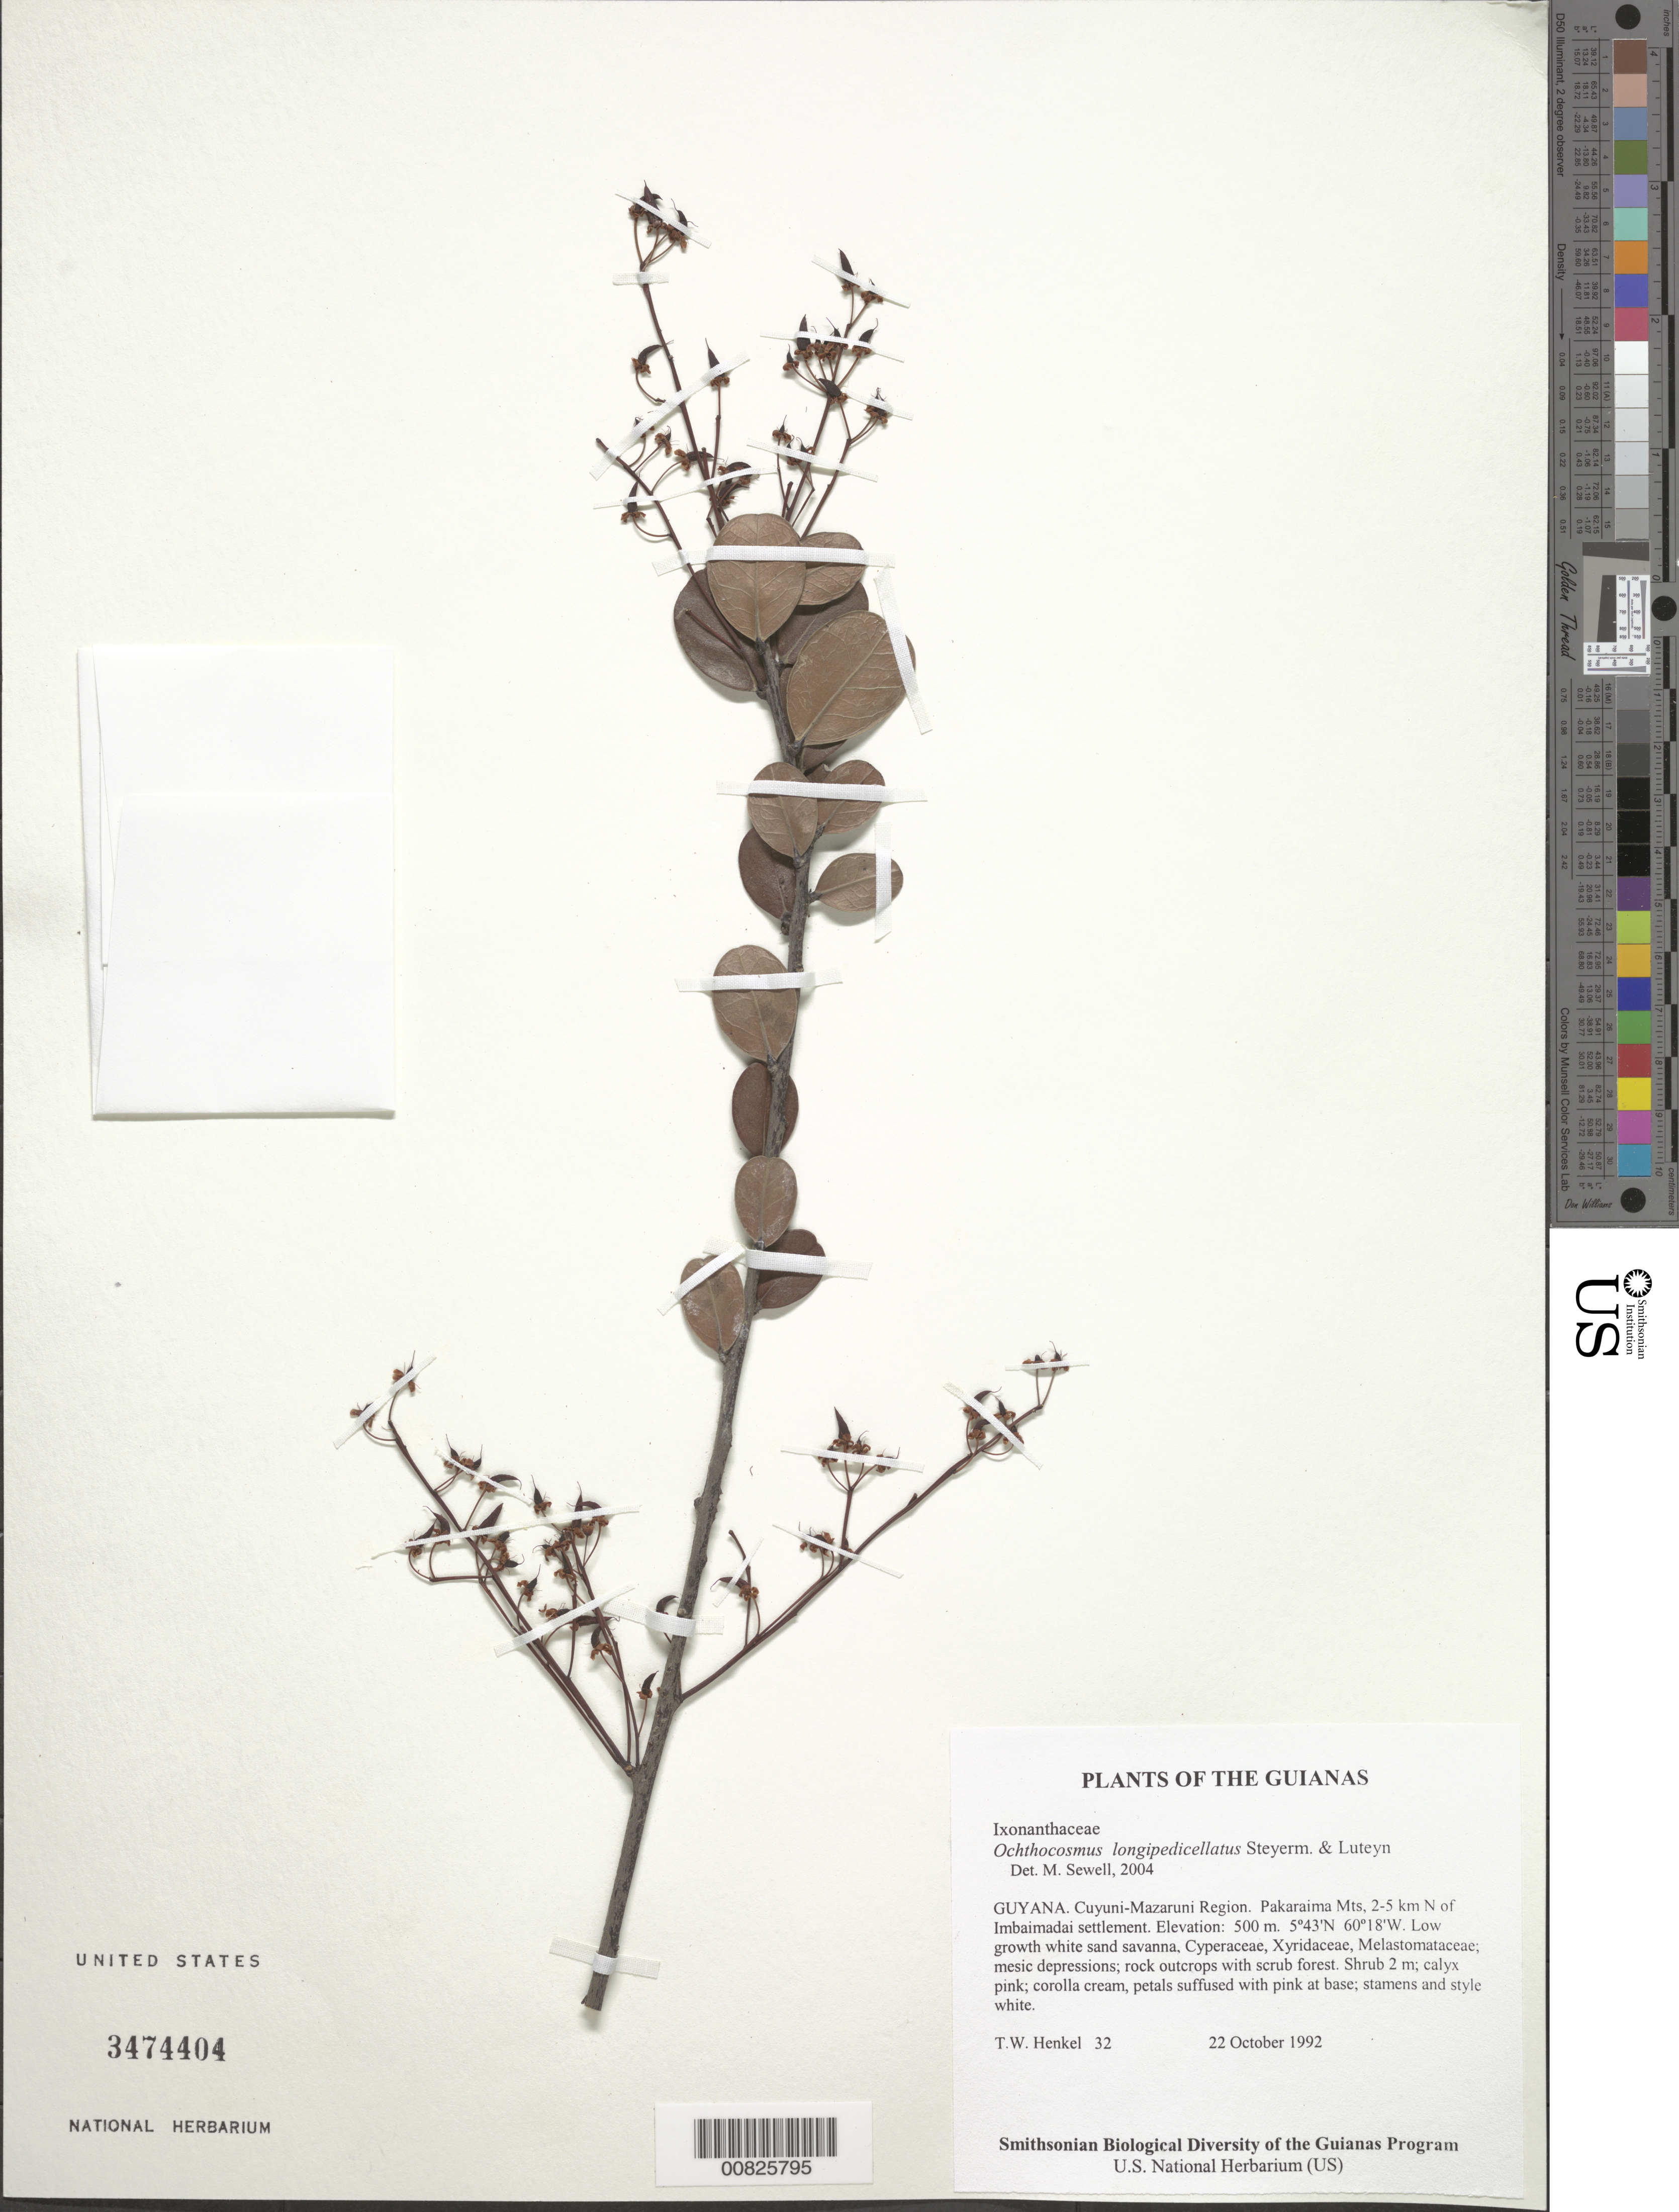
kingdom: Plantae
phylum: Tracheophyta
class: Magnoliopsida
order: Malpighiales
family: Ixonanthaceae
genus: Ochthocosmus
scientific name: Ochthocosmus longipedicellatus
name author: Steyerm. & Luteyn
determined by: Sewell, M.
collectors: T. Henkel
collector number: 32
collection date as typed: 22 October 1992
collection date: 1992-10-22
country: Guyana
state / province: Cuyuni-Mazaruni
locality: Pakaraima Mts, 2-5 km N of Imbaimadai settlement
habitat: Low growth white sand savanna, Cyperaceae, Xyridaceae, Melastomataceae; mesic depressions; rock outcrops with scrub forest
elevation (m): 500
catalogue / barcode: US 3474404